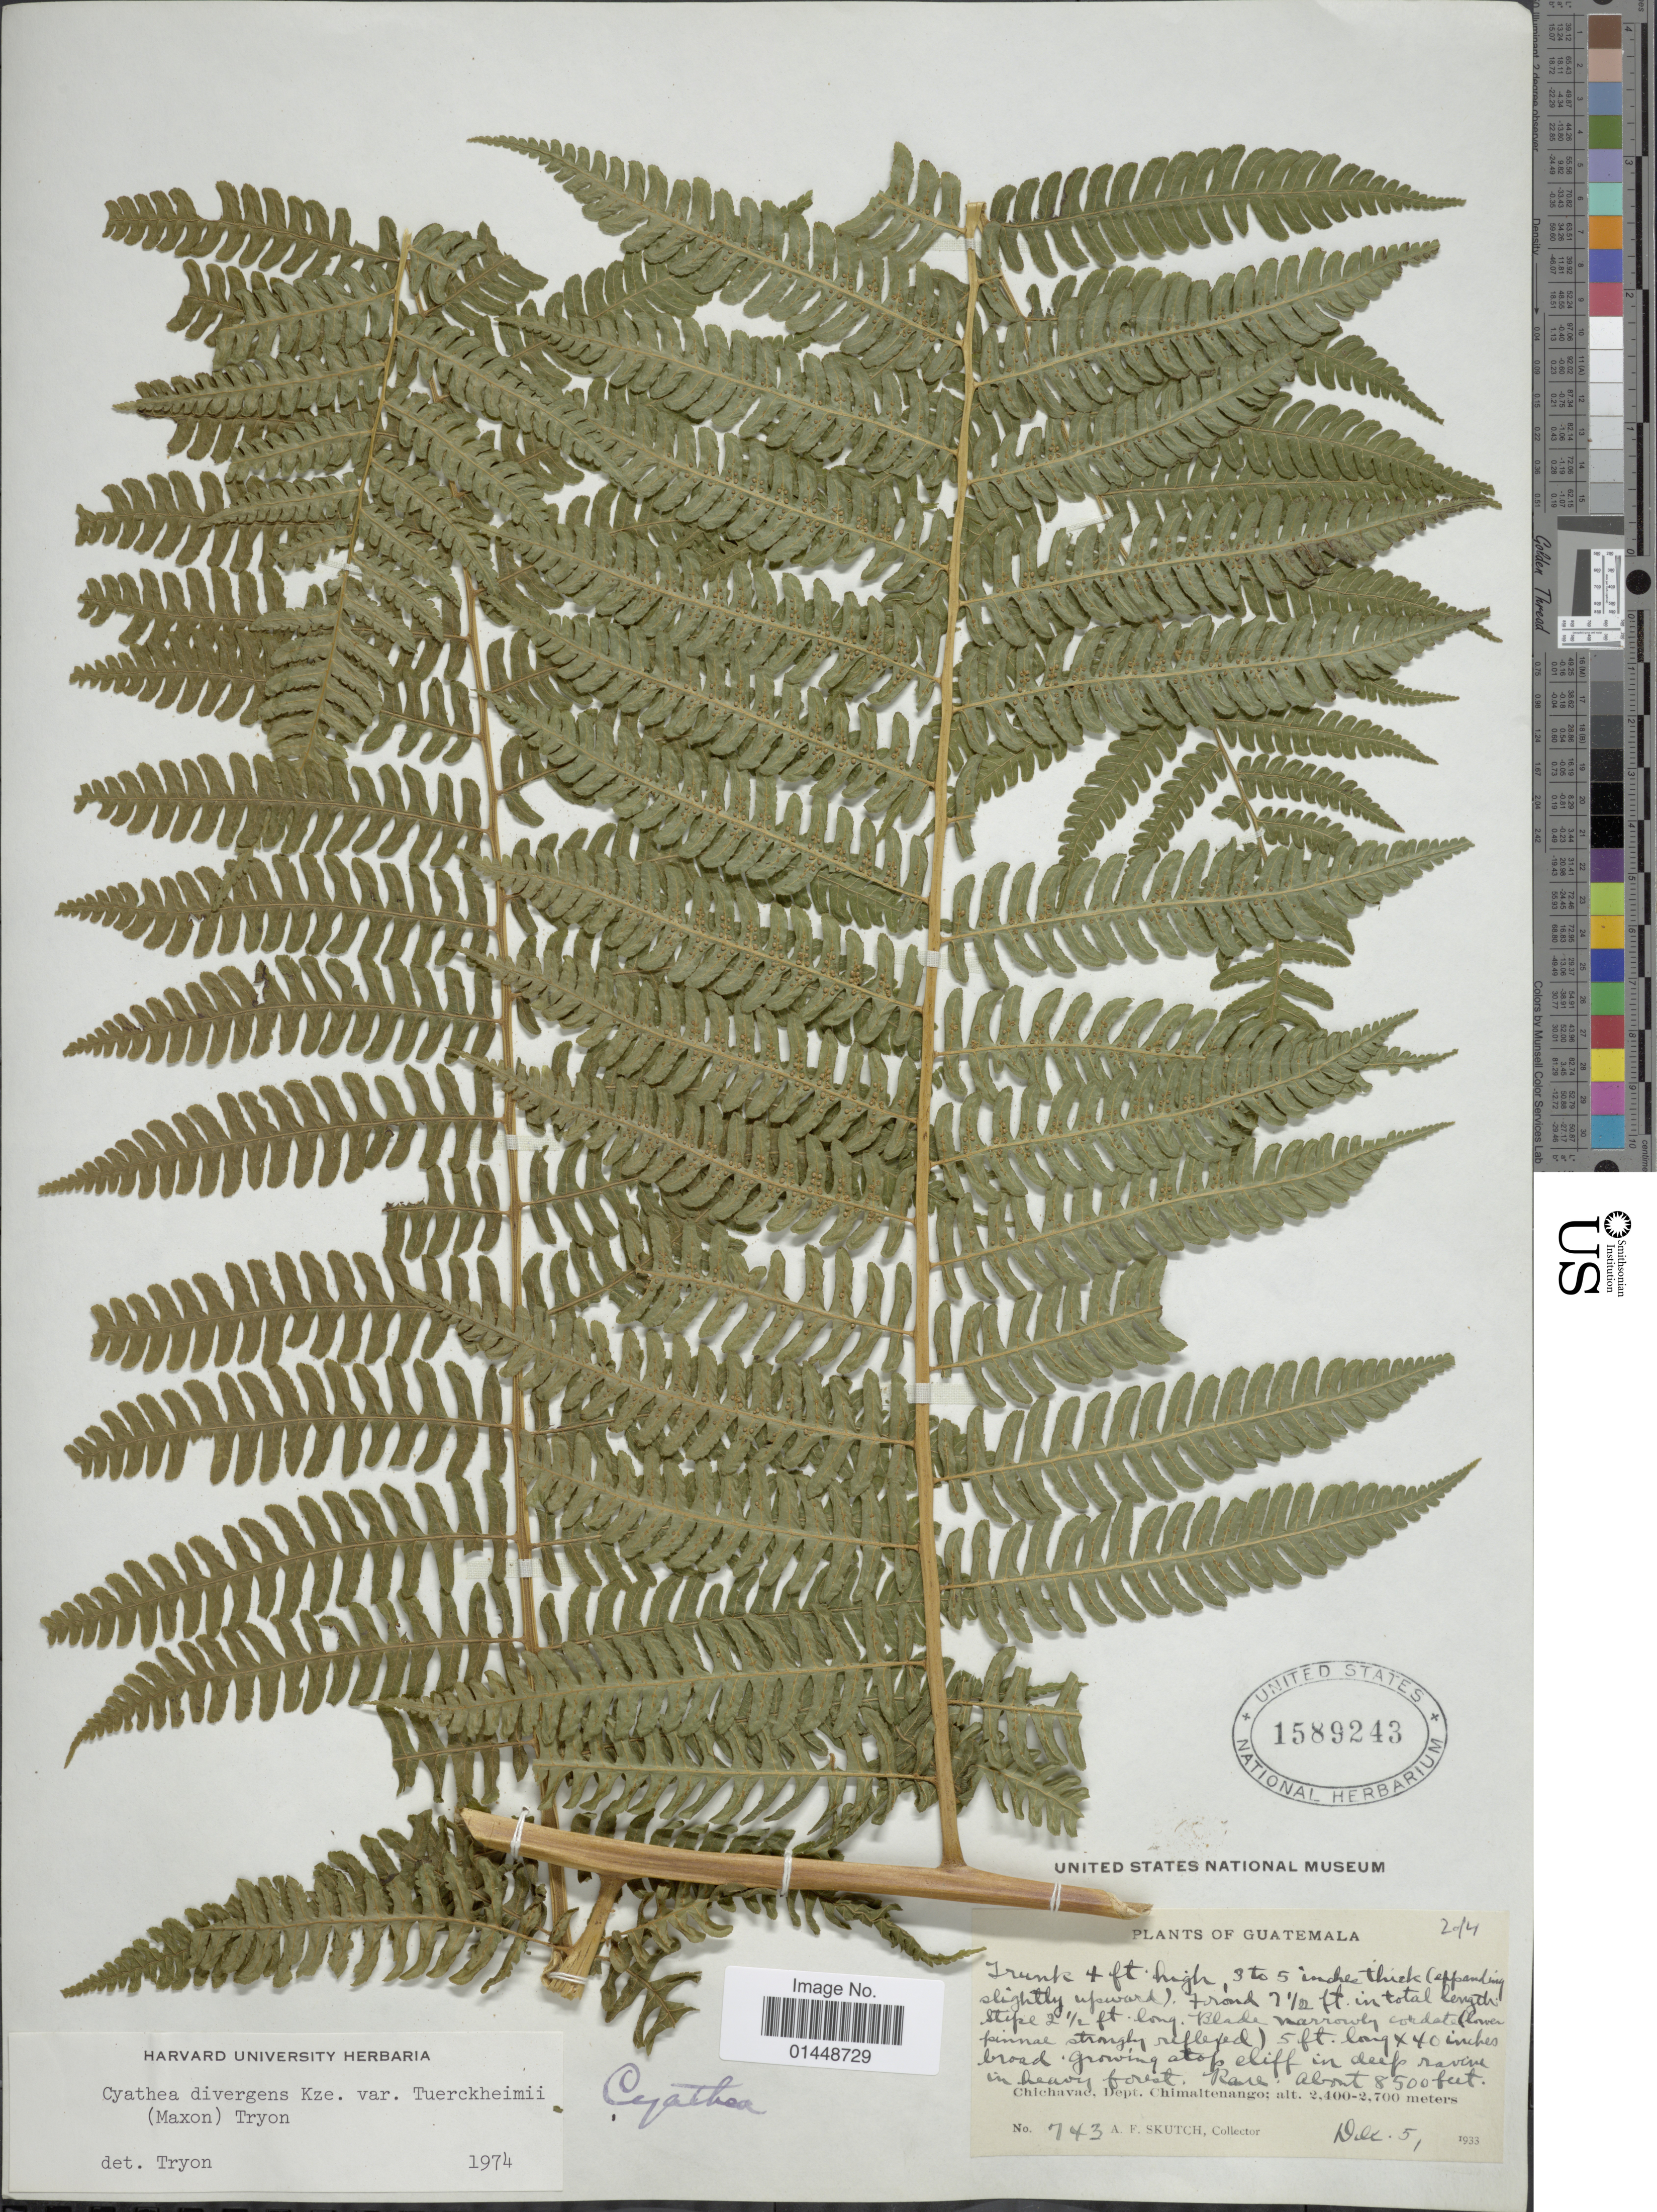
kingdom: Plantae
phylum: Tracheophyta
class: Polypodiopsida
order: Cyatheales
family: Cyatheaceae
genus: Cyathea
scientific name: Cyathea divergens var. tuerckheimii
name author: (Maxon) R.M. Tryon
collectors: A. F. Skutch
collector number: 743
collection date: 1933-12-05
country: Guatemala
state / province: Chimaltenango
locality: Chichavac, Dept. Chimaltenango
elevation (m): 2400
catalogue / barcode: US 1589243